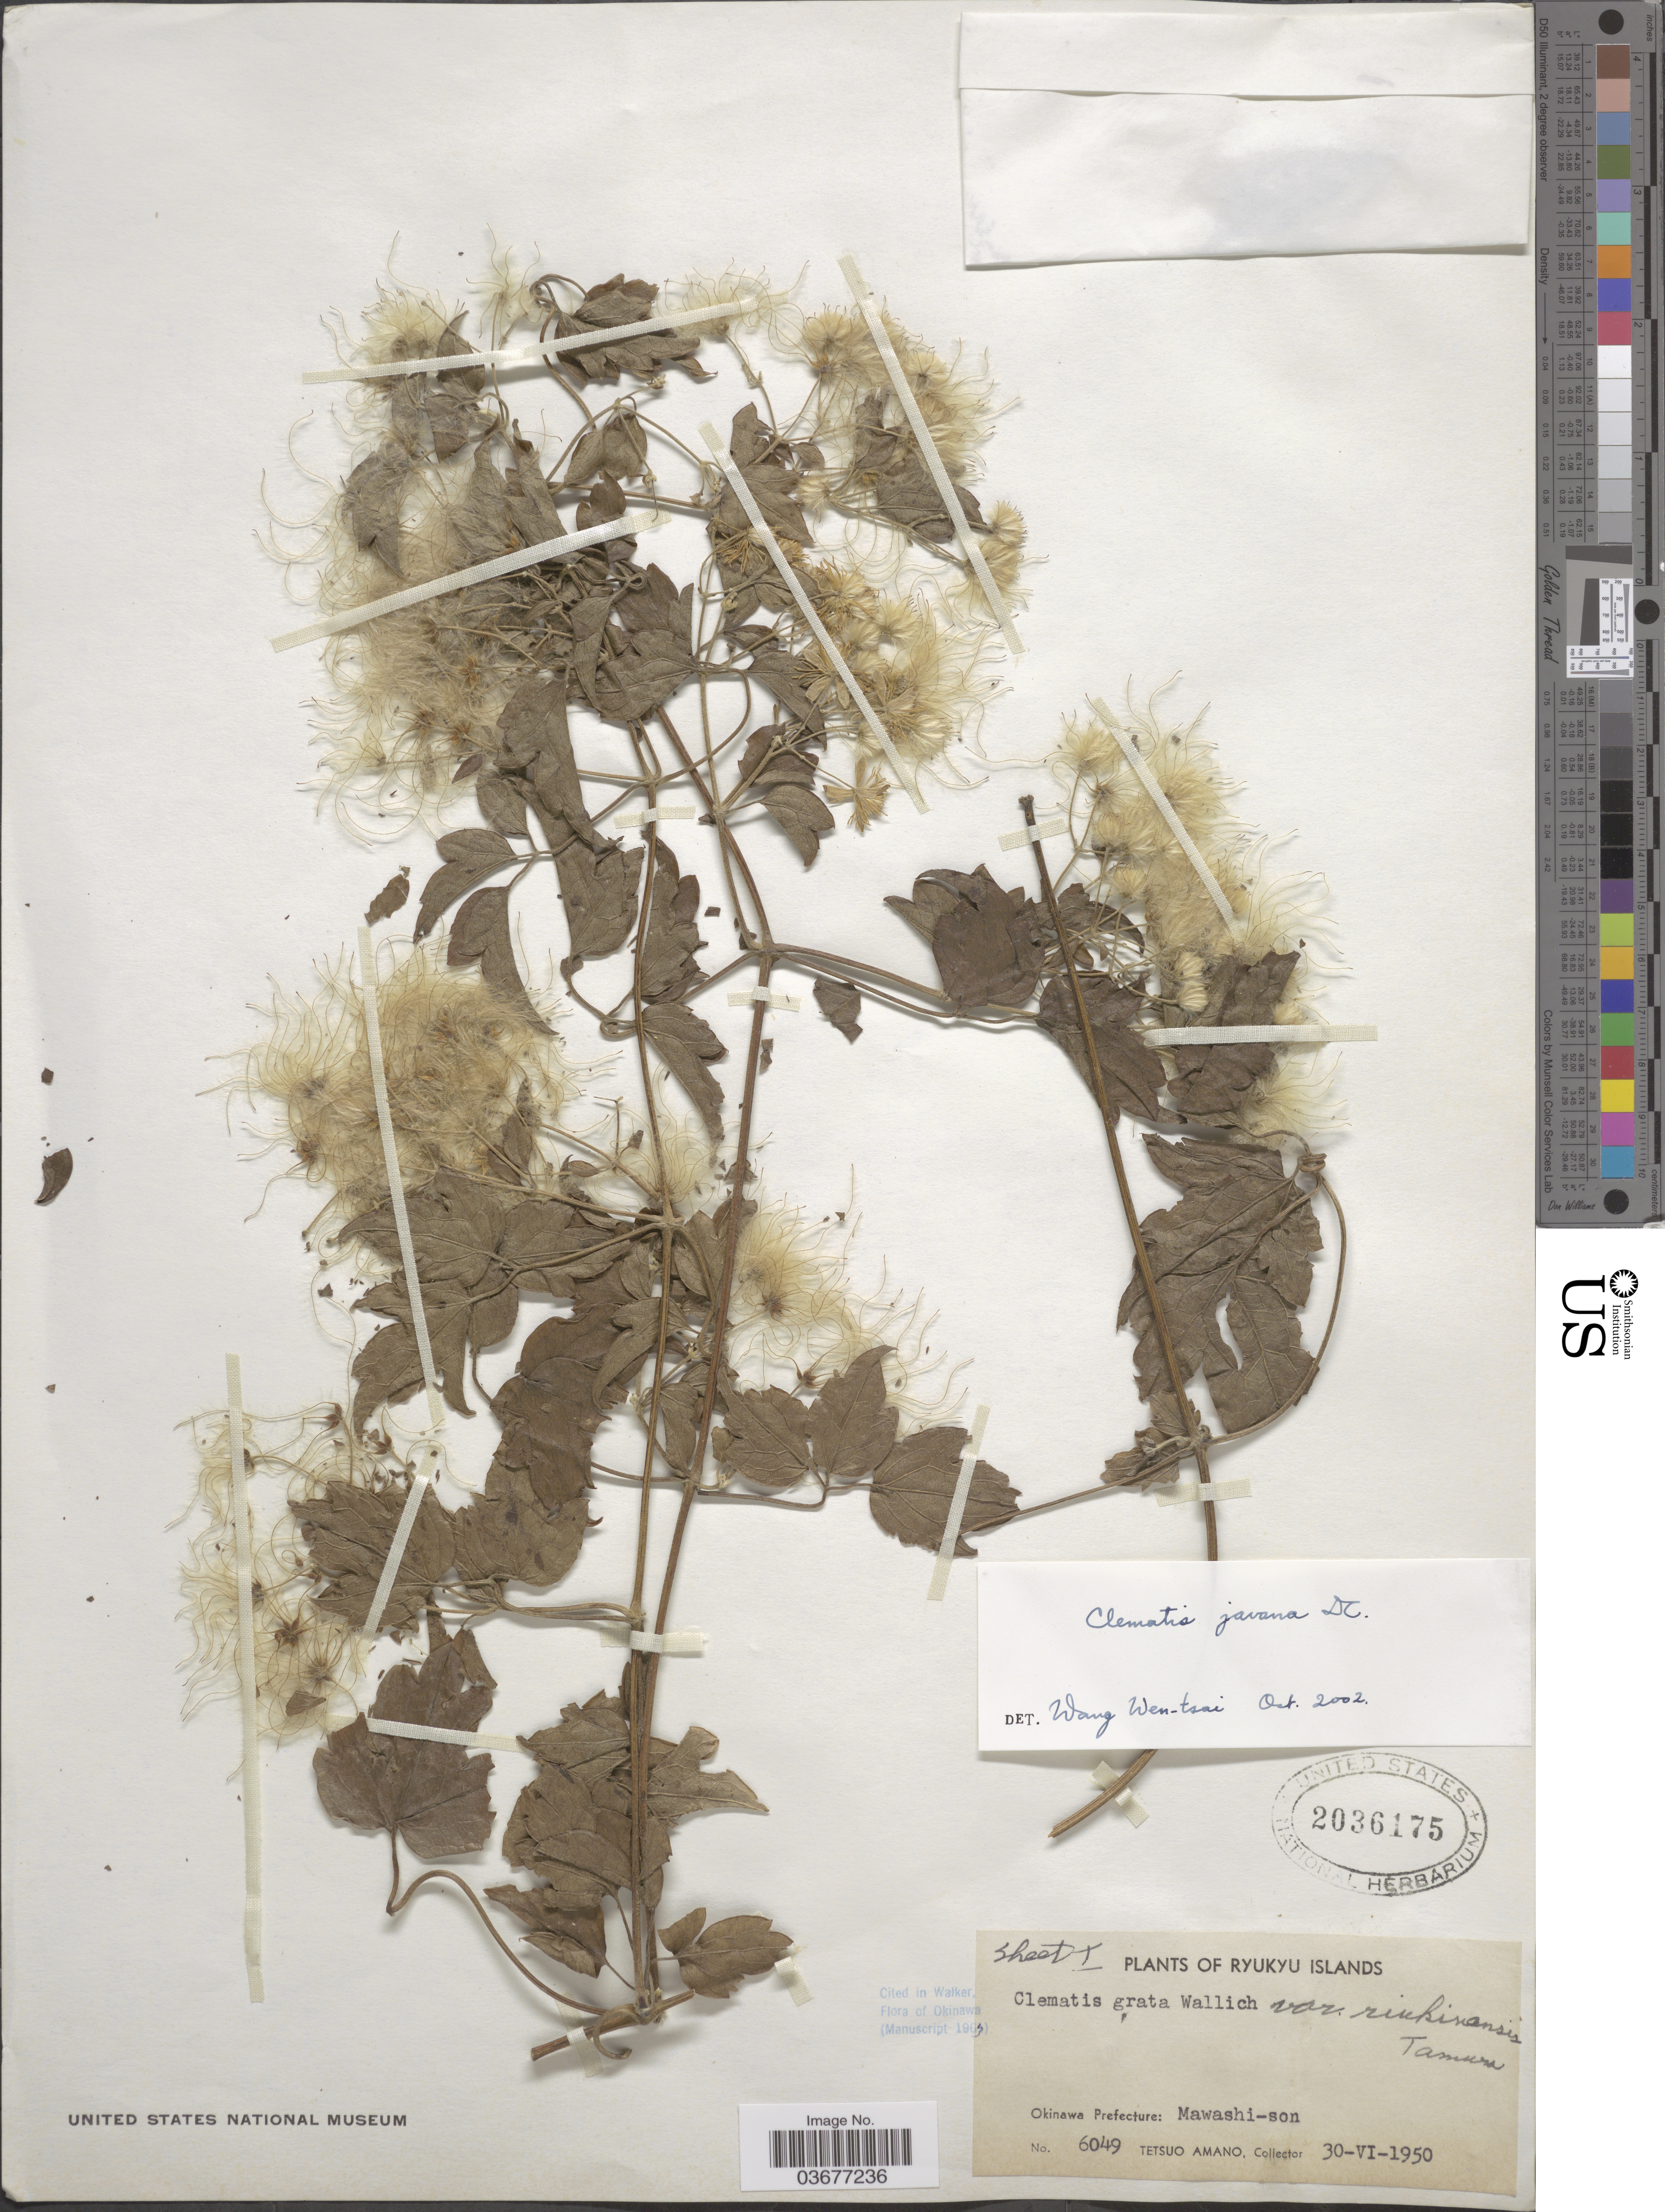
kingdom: Plantae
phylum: Tracheophyta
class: Magnoliopsida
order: Ranunculales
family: Ranunculaceae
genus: Clematis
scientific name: Clematis javana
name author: DC.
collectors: T. Amano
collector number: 6049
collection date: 1950-06-30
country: Japan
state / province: Okinawa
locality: Ryukyu Islands. Okinawa Prefecture: Mawashi-son.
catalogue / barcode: US 2036175